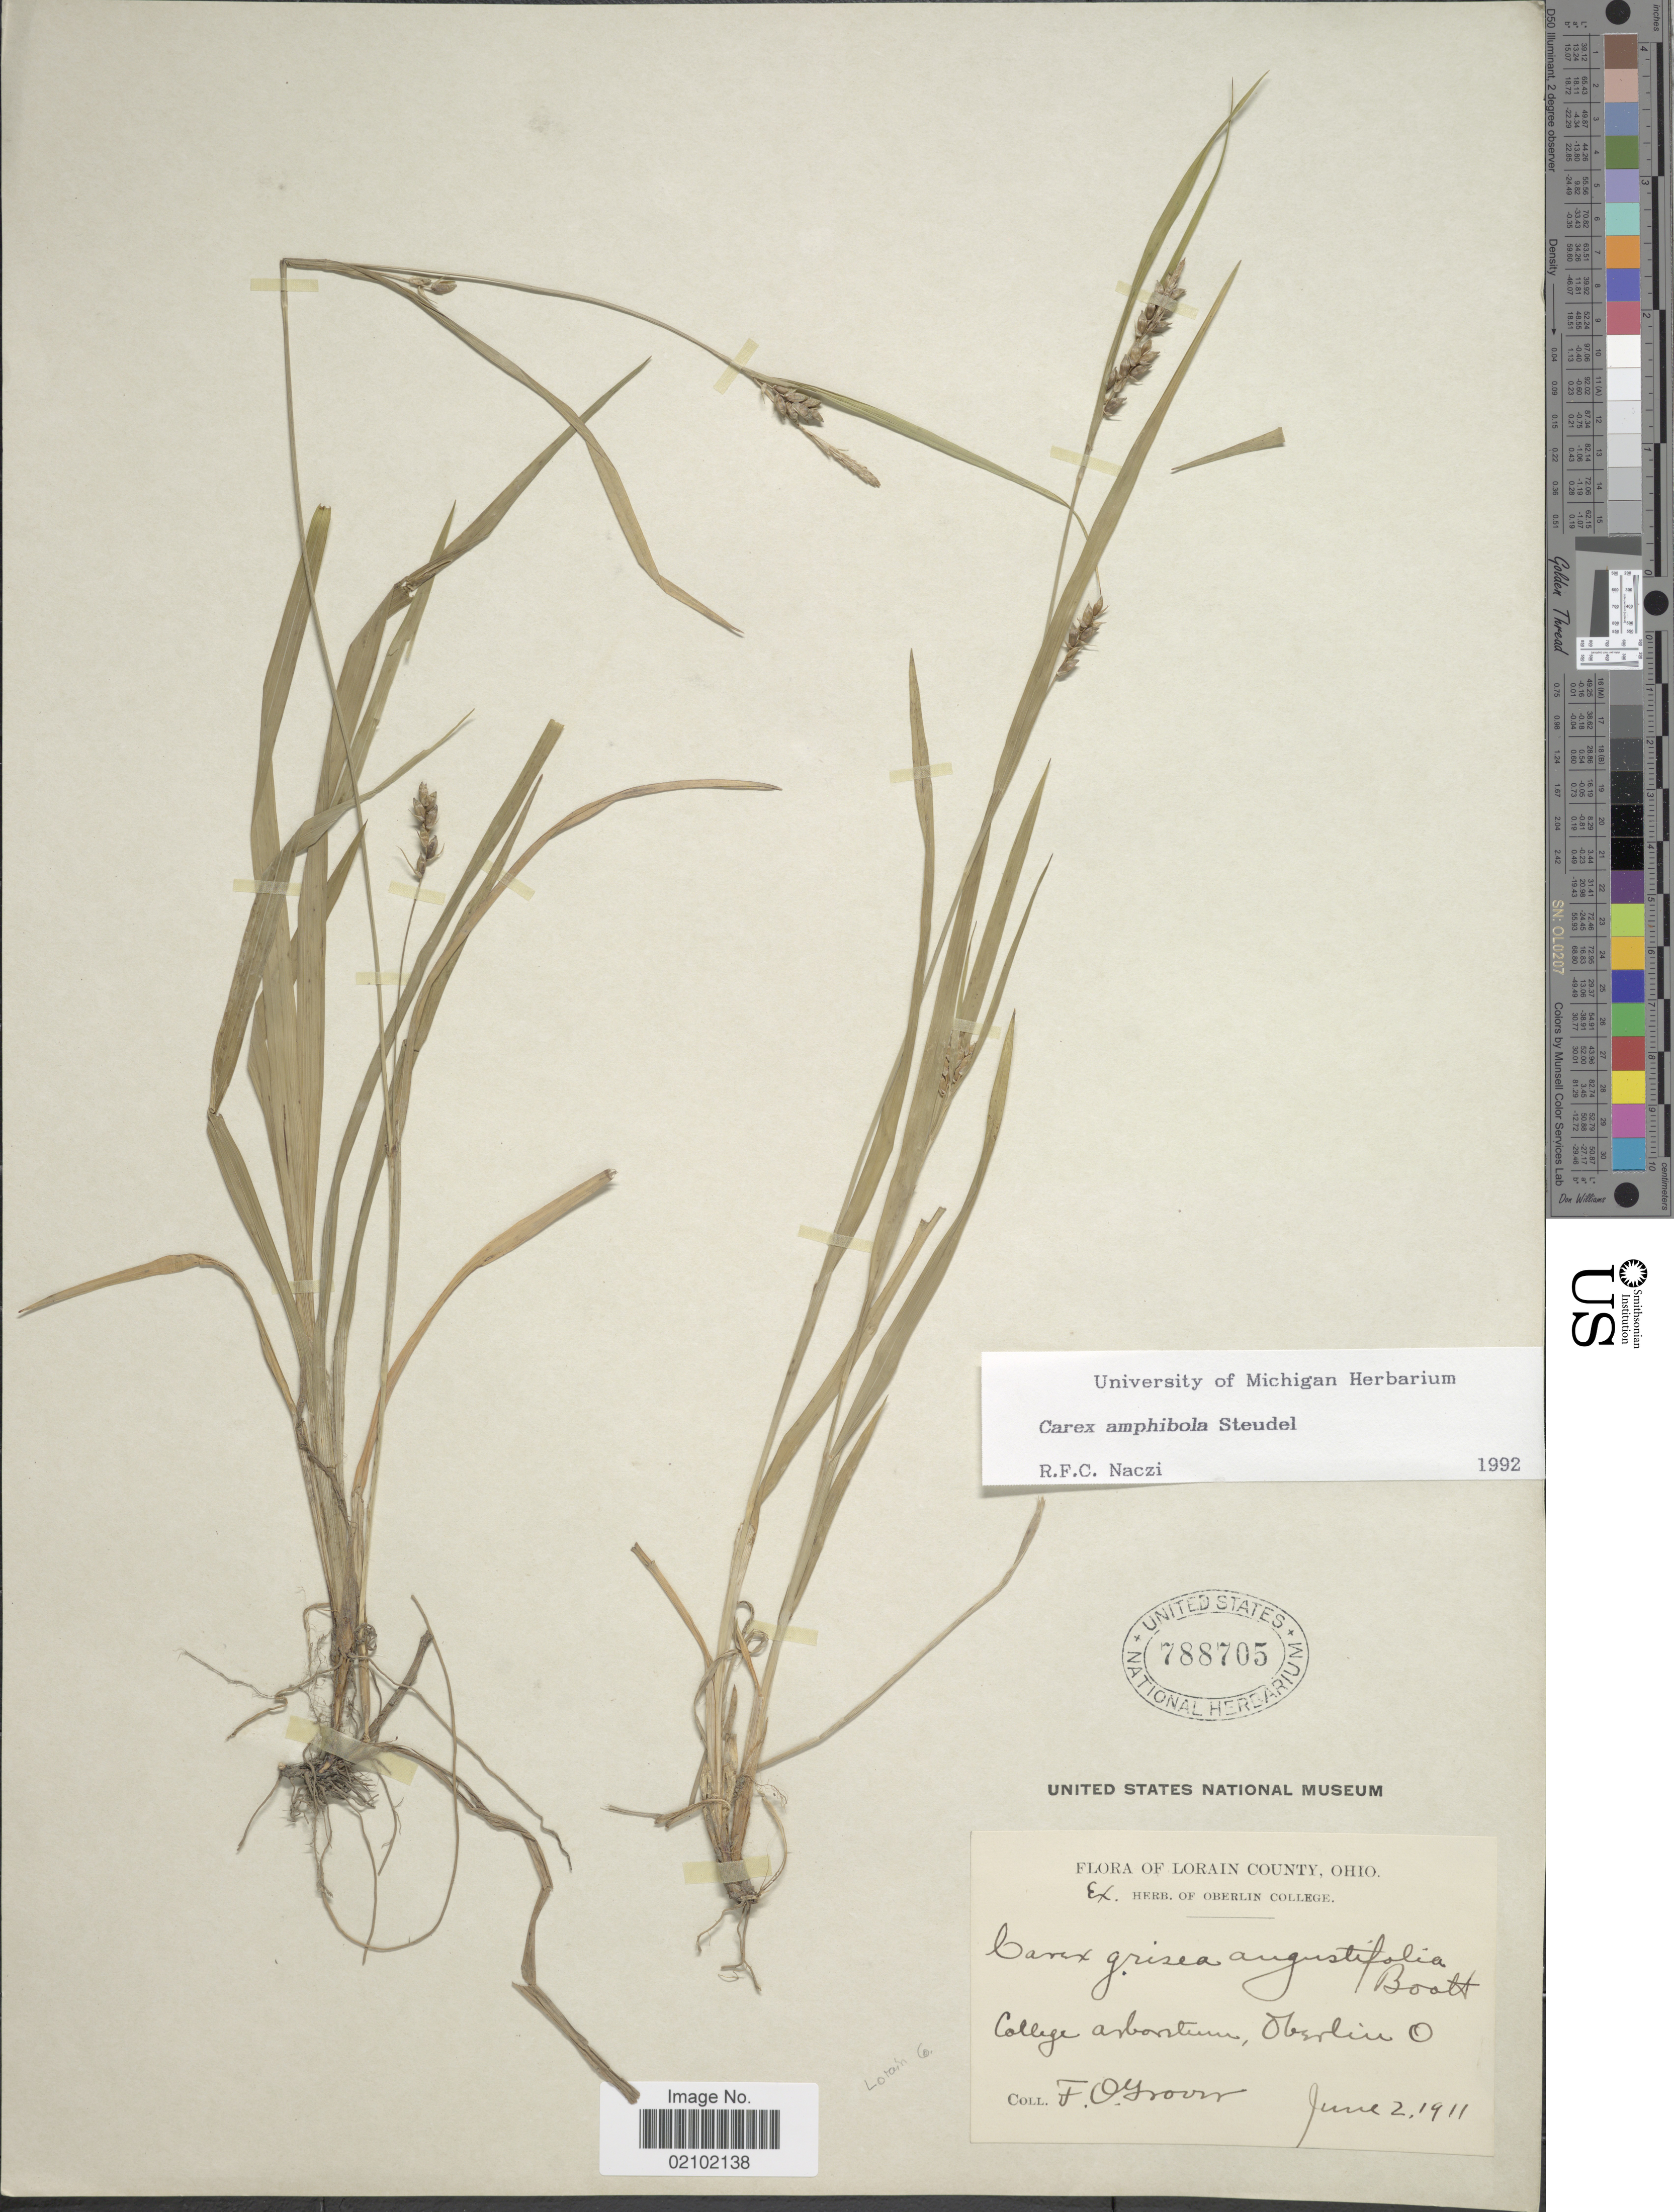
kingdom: Plantae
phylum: Tracheophyta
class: Liliopsida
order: Poales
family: Cyperaceae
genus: Carex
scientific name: Carex amphibola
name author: Steud.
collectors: F. Grover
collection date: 1911-06-02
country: United States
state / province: Ohio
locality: College arboretum, Oberlin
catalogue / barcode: US 788705